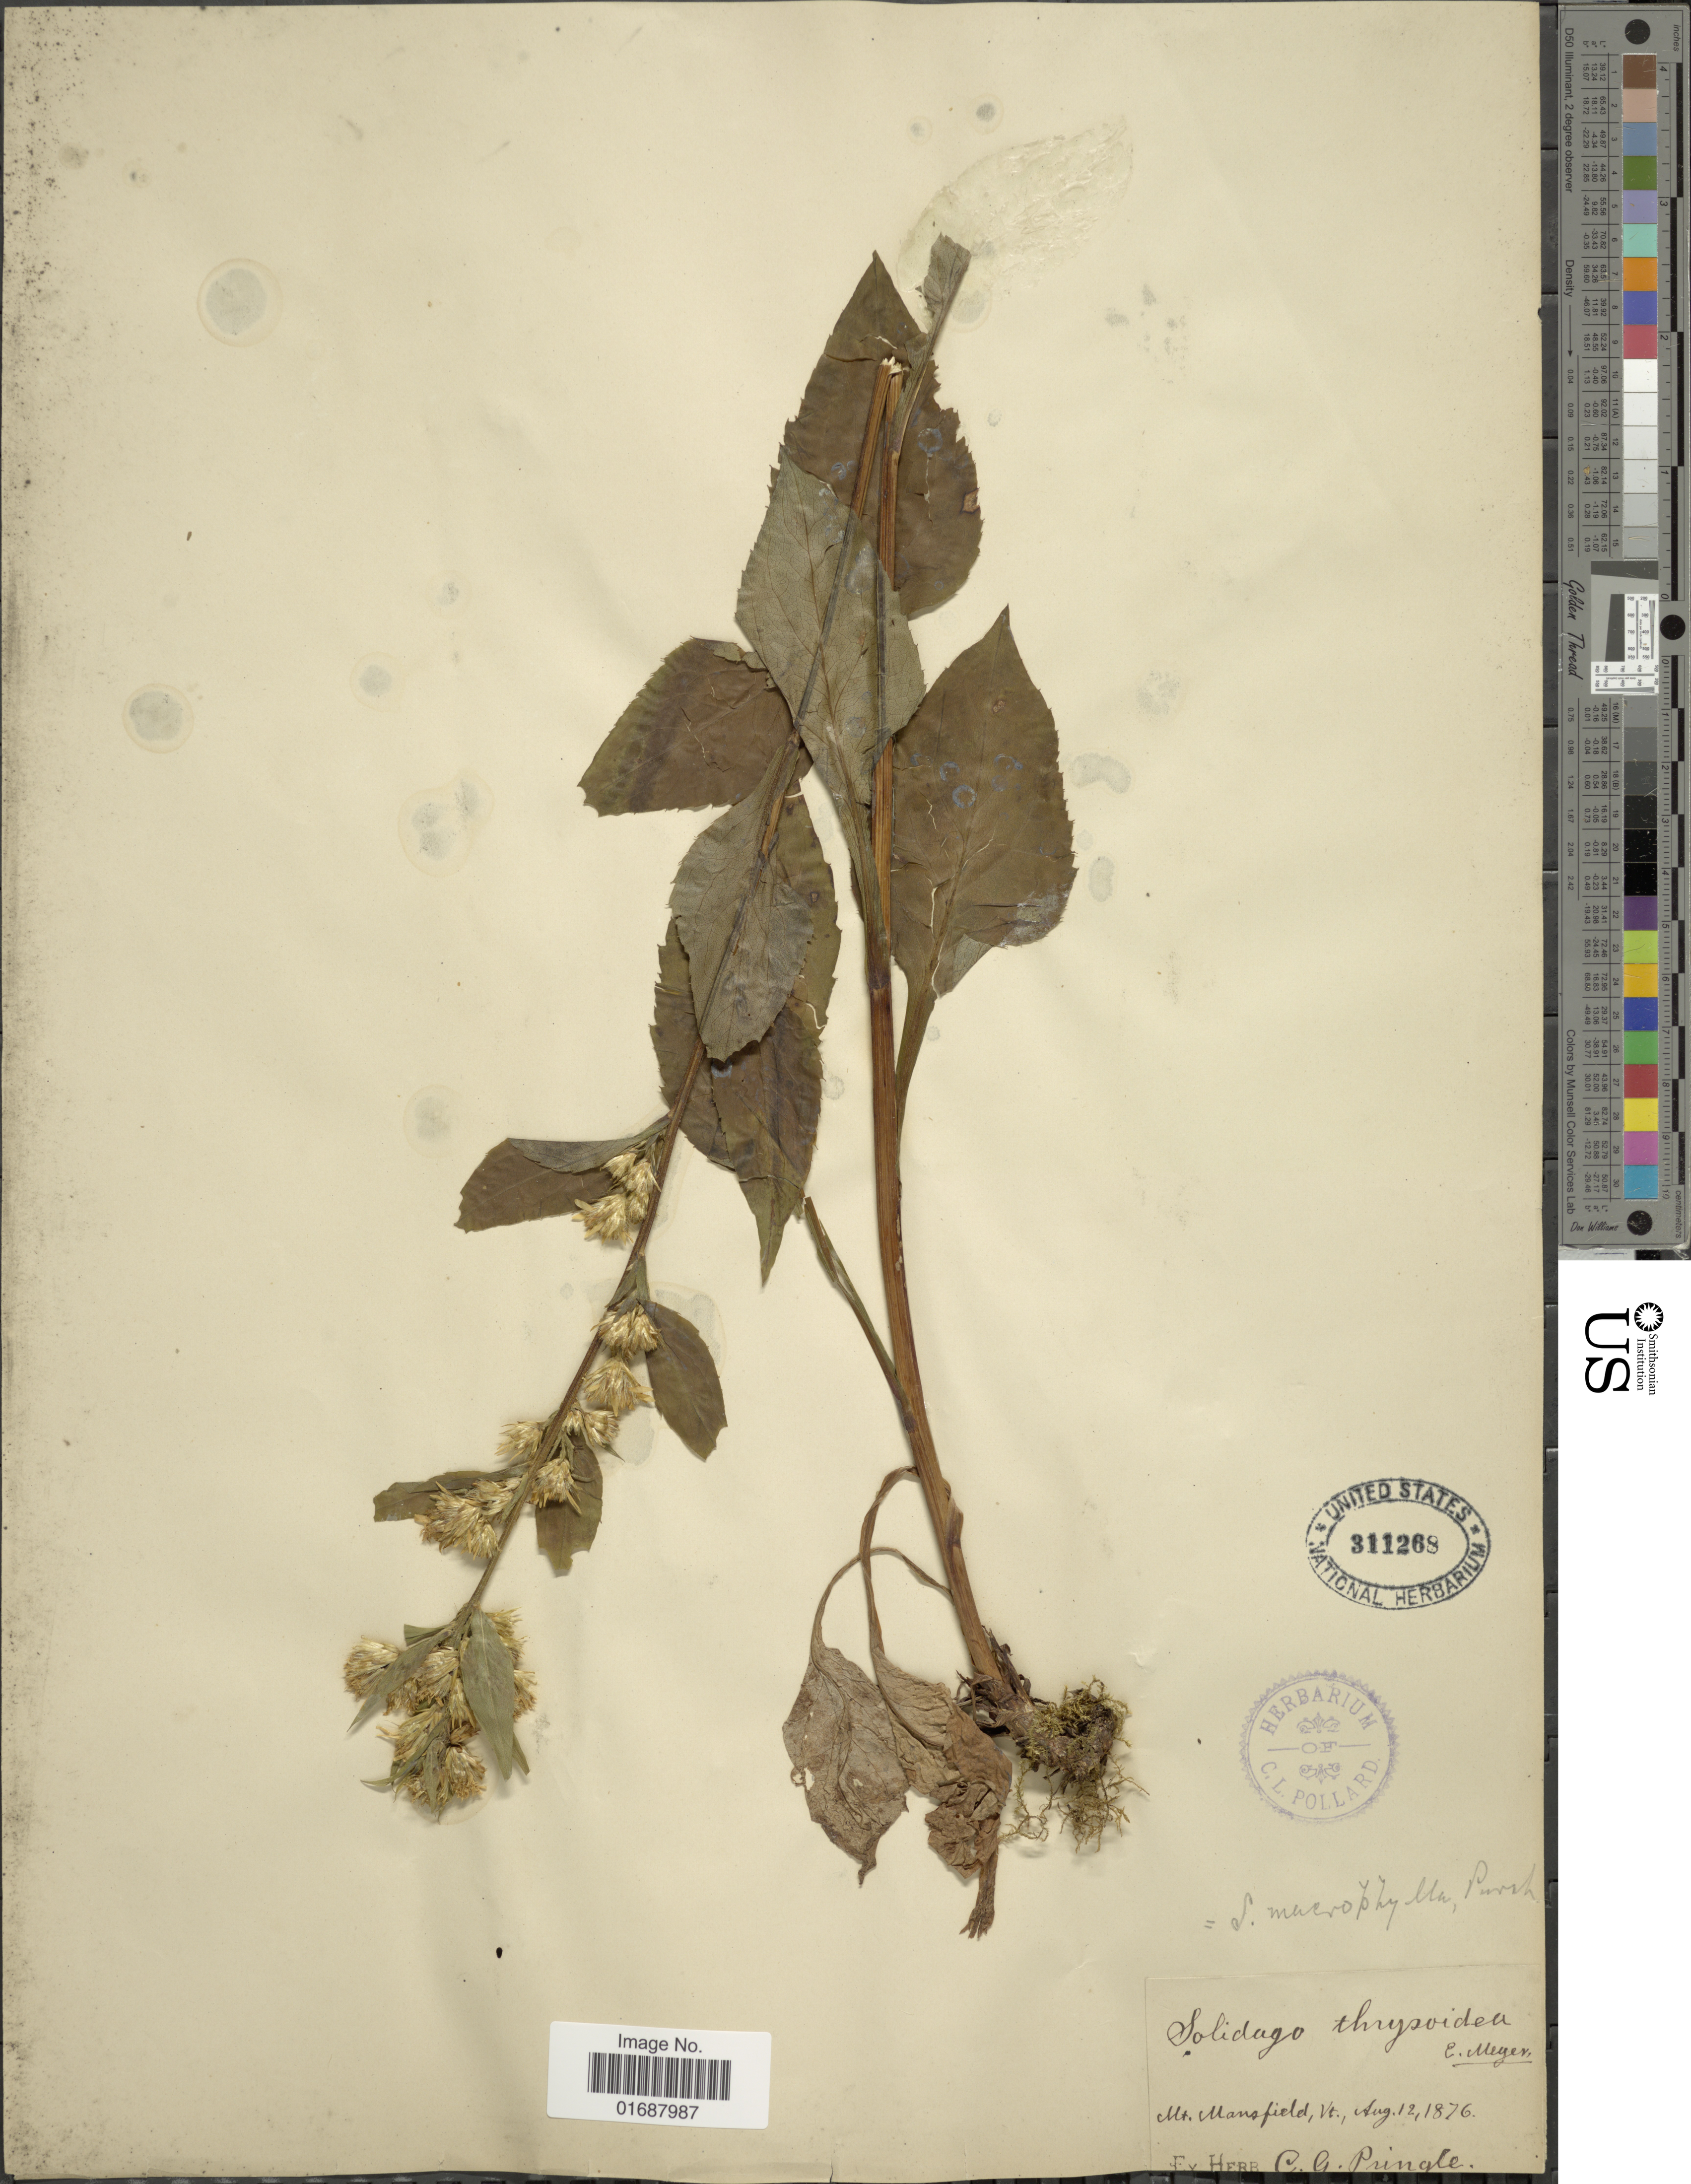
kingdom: Plantae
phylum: Tracheophyta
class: Magnoliopsida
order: Asterales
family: Asteraceae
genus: Solidago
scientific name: Solidago macrophylla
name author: Banks ex Pursh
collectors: C. G. Pringle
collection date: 1876-08-12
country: United States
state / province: Vermont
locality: Mt. Mansfield, Vt.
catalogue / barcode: US 311268